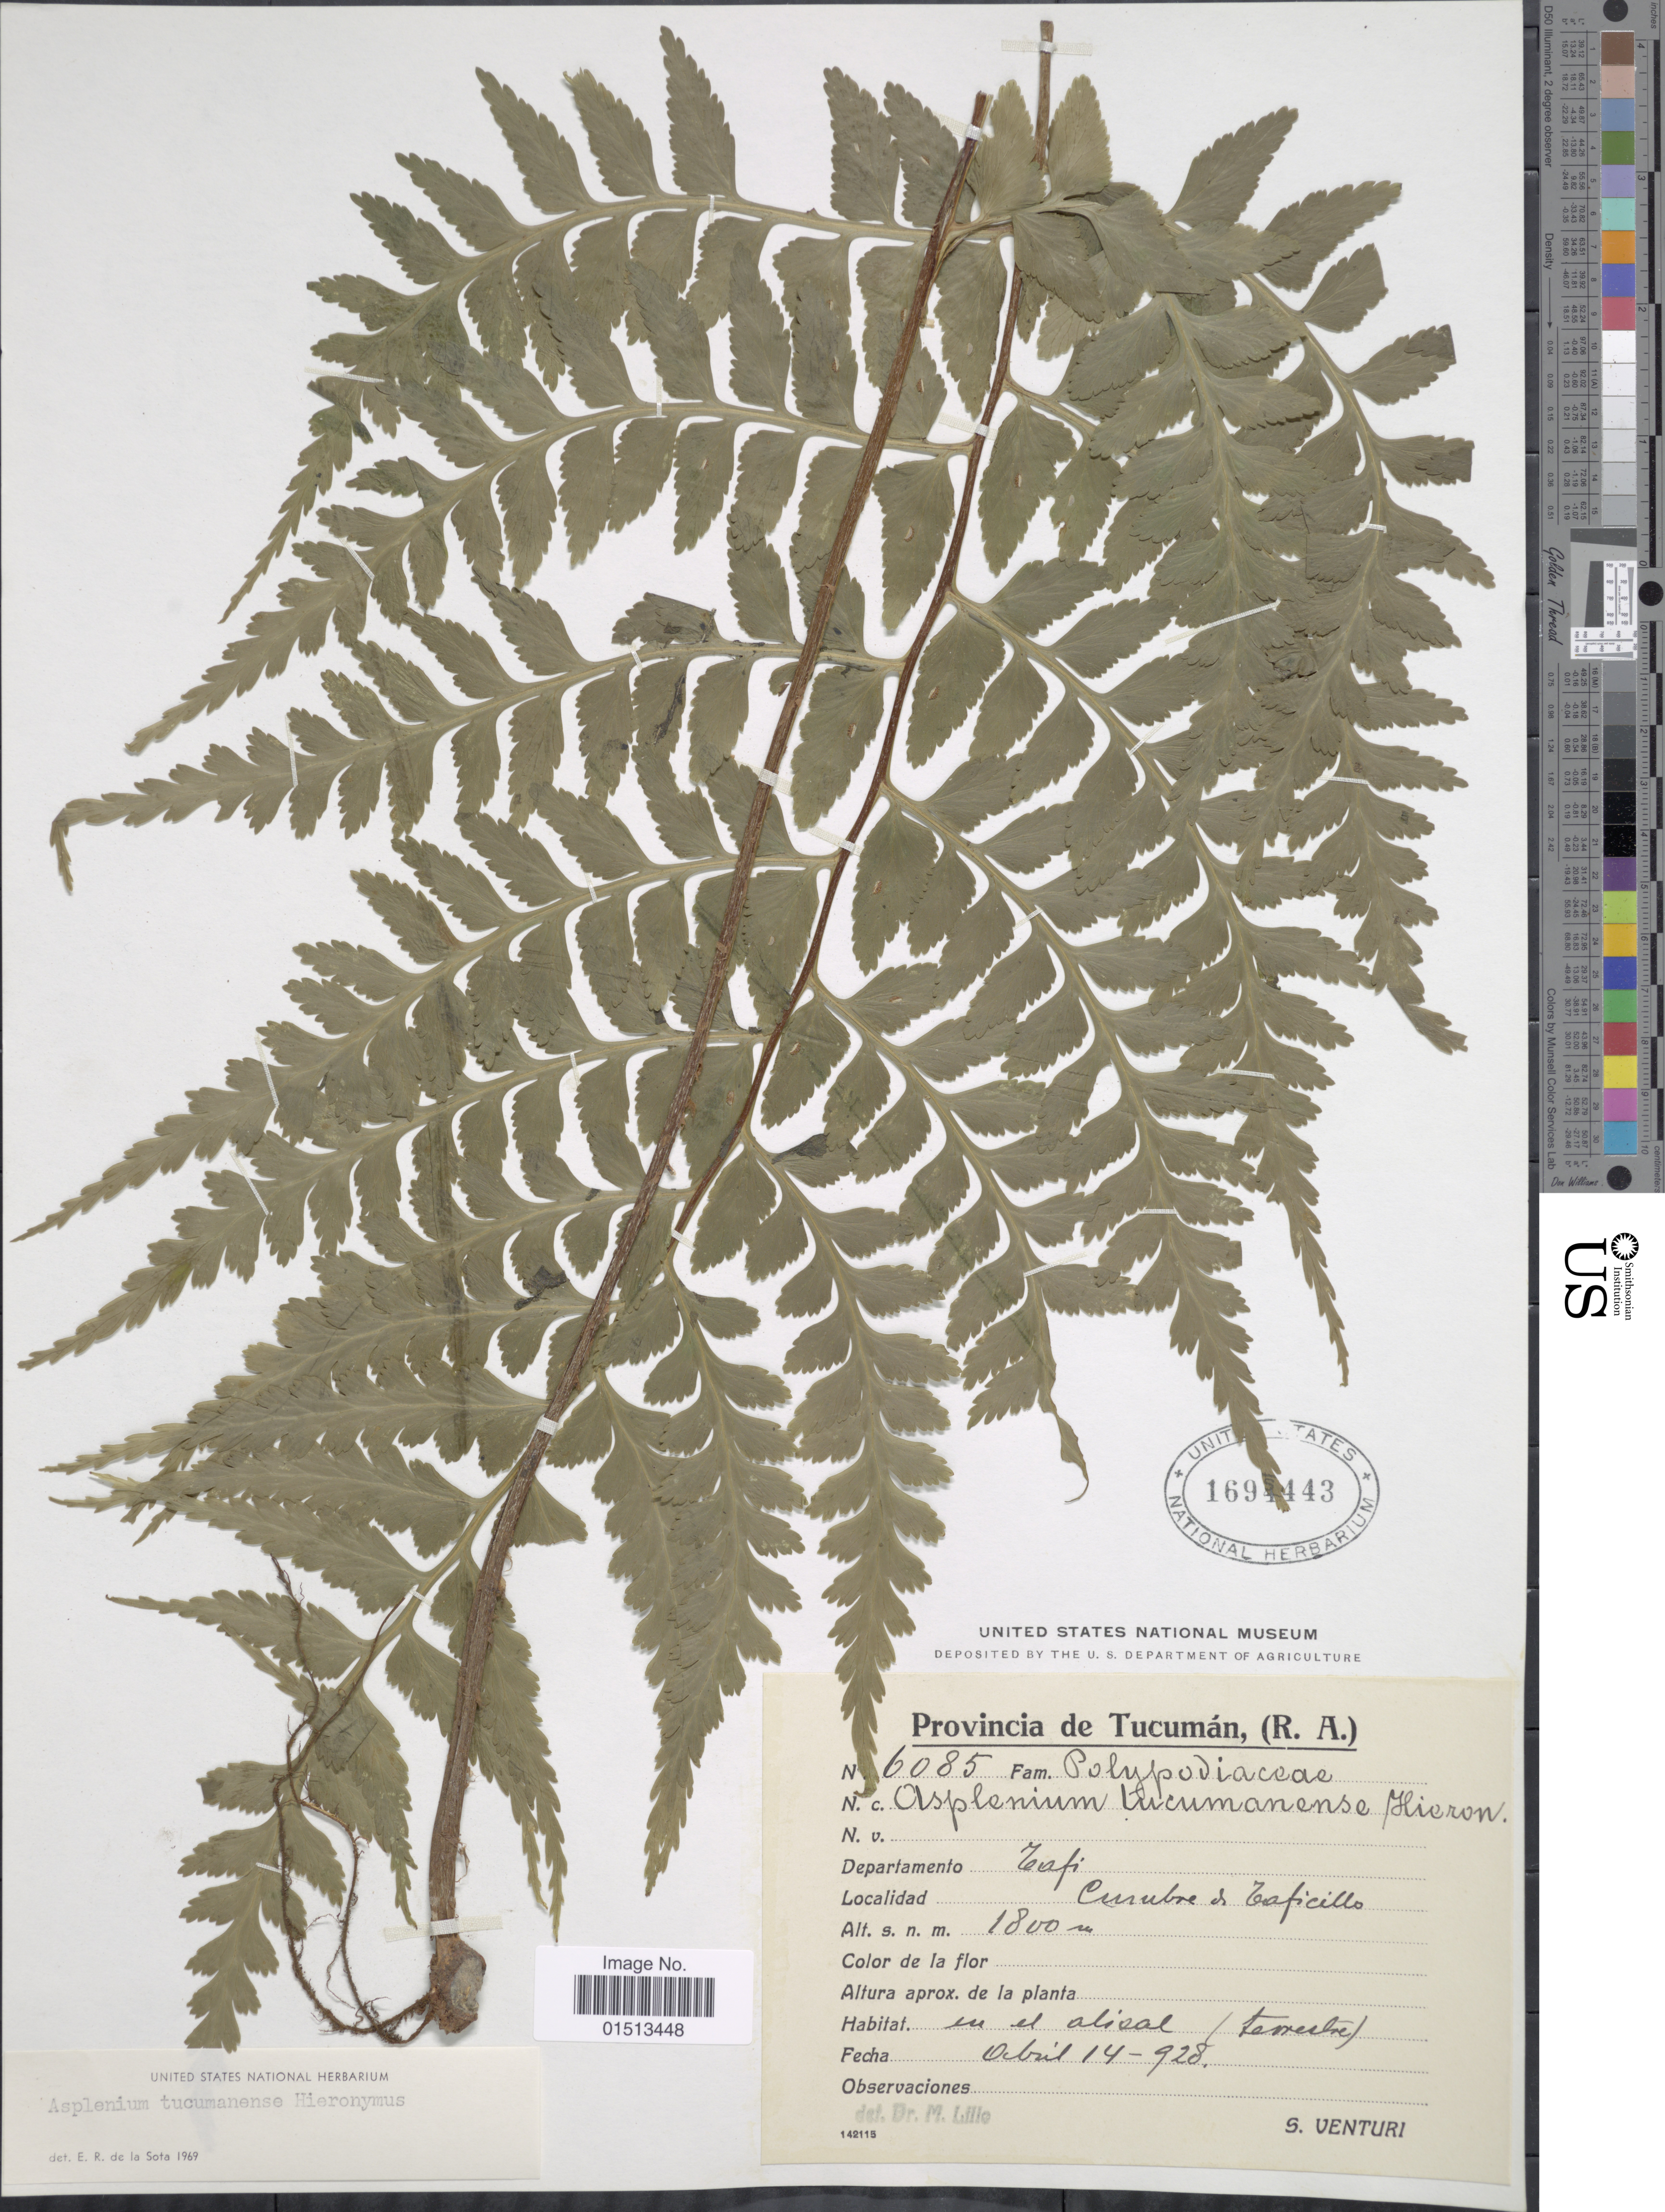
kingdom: Plantae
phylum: Tracheophyta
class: Polypodiopsida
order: Polypodiales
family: Aspleniaceae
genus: Asplenium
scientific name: Asplenium tucumanense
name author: Hieron.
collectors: S. Venturi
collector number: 6085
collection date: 1928-04-14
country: Argentina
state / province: Tucuman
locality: (R.A.) Tafi, cumbre del Taficillo.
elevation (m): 1800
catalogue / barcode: US 1694443